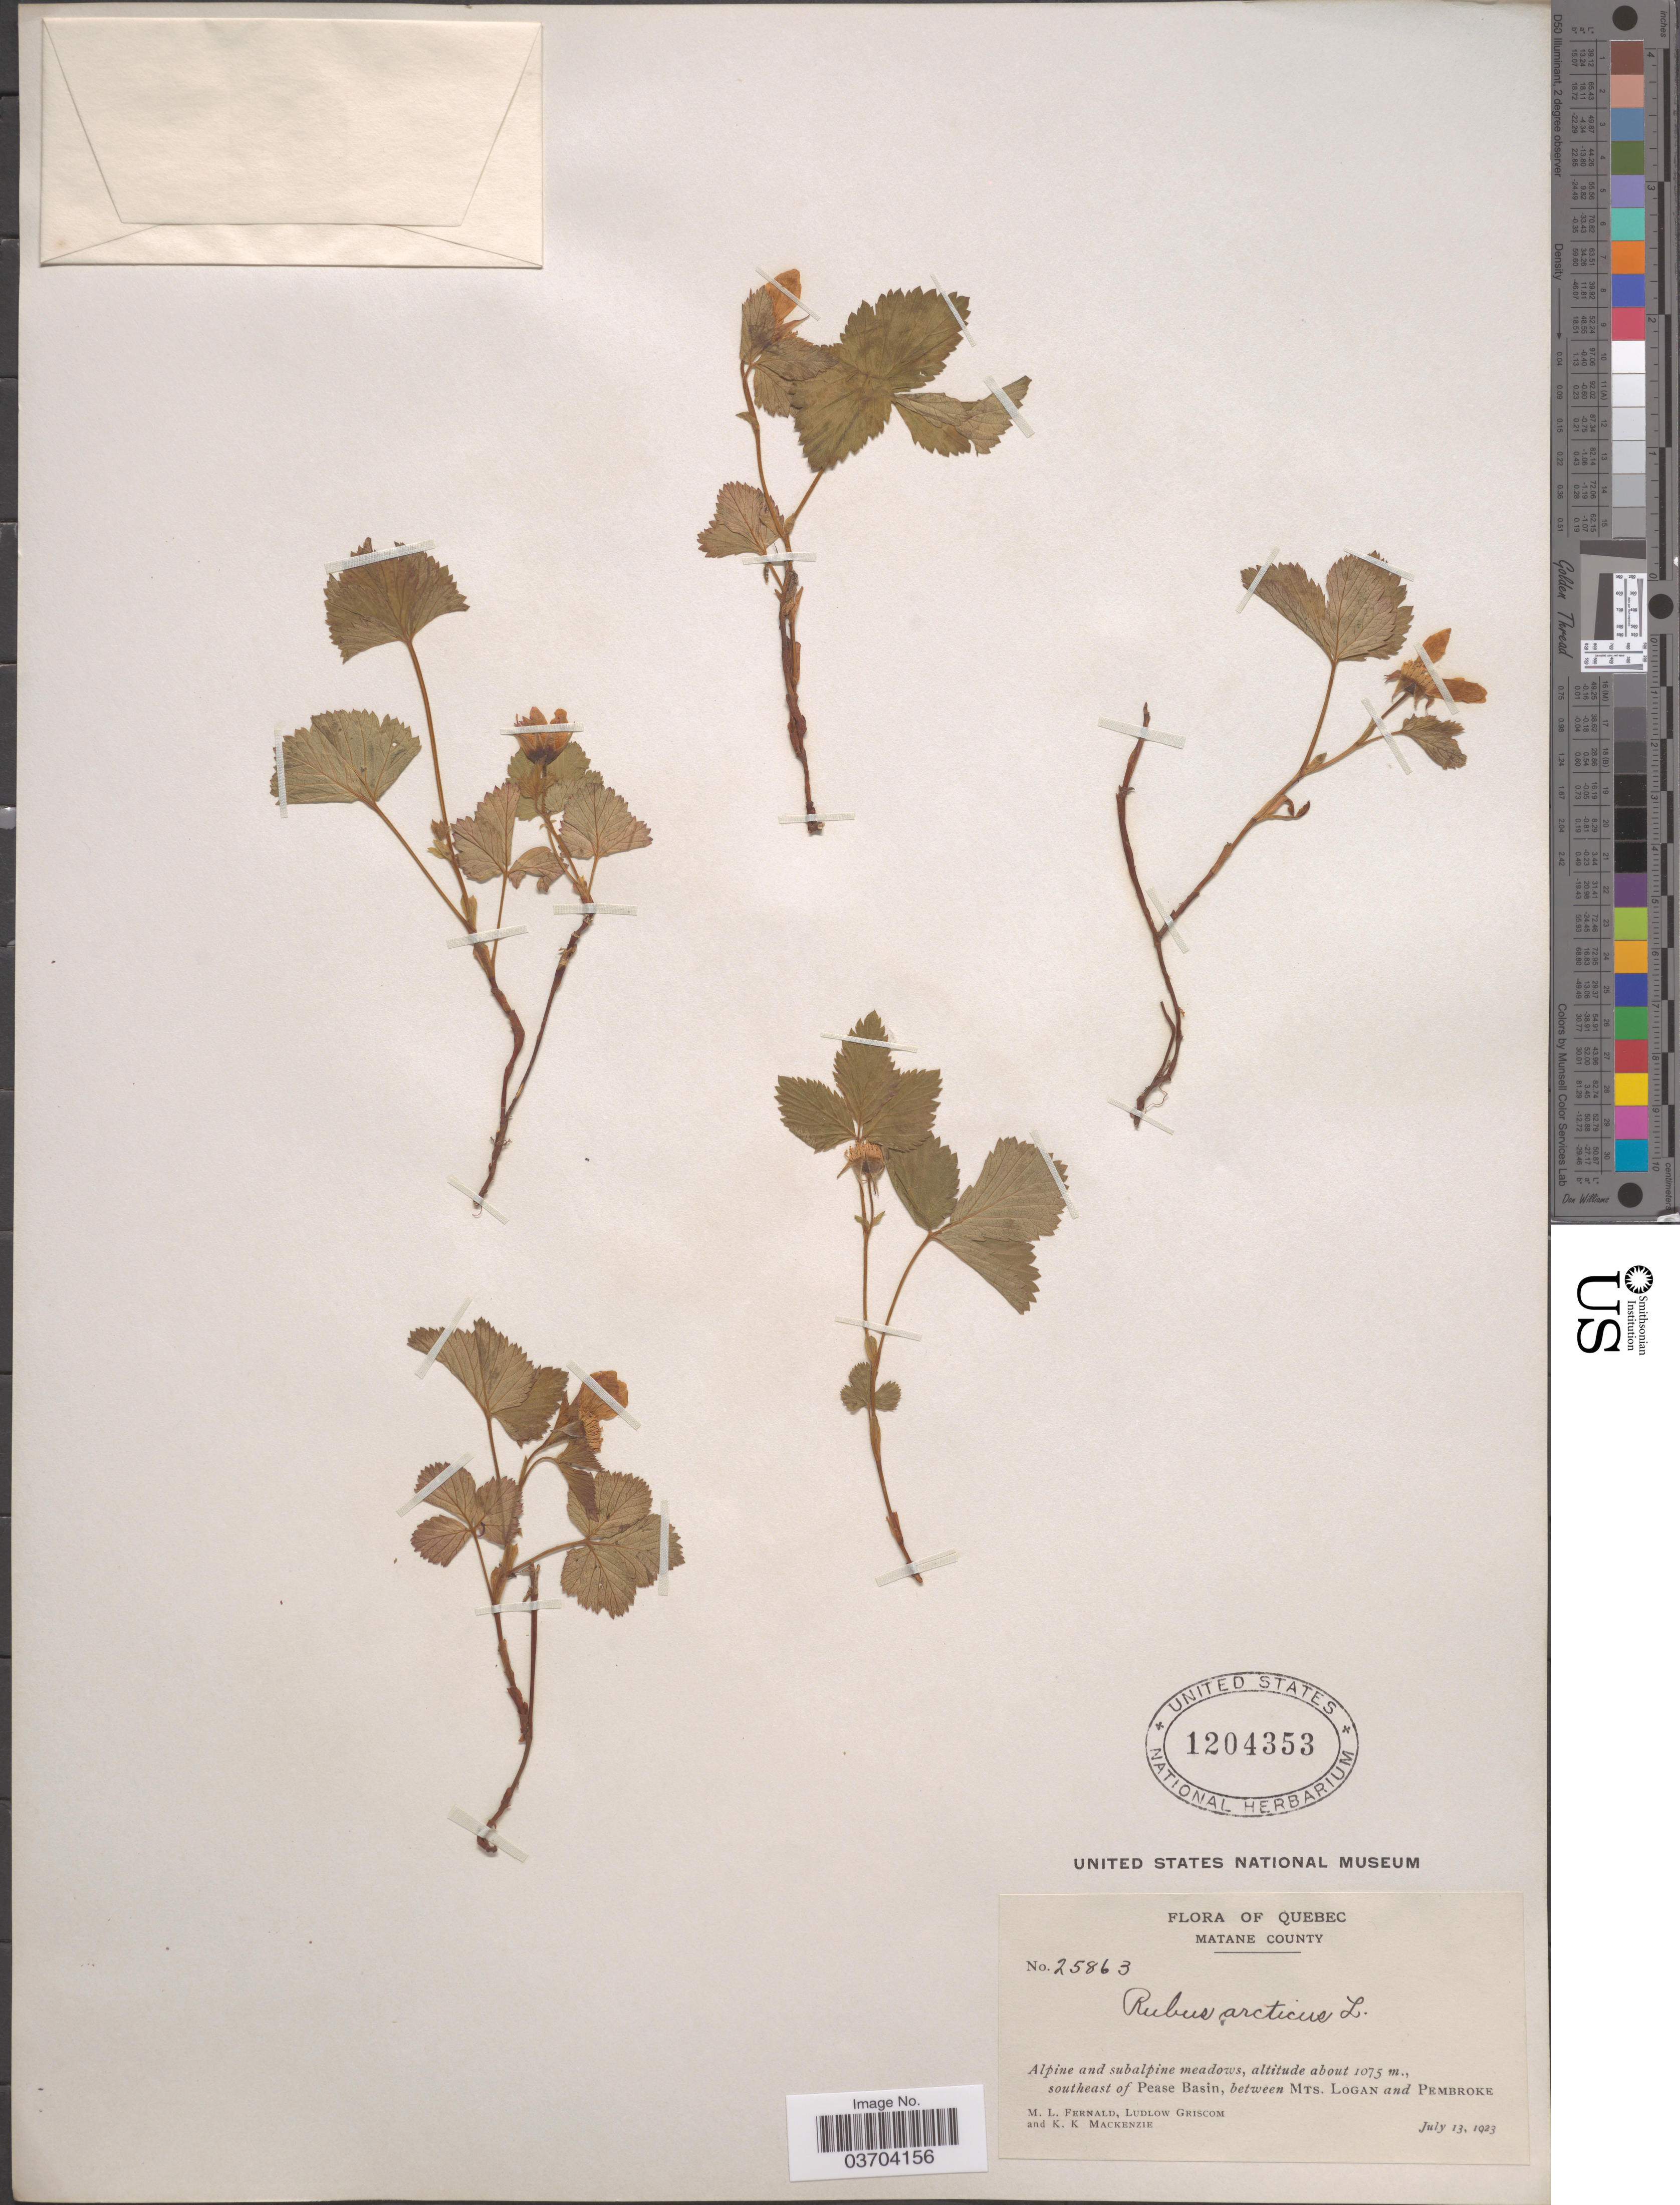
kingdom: Plantae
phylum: Tracheophyta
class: Magnoliopsida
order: Rosales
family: Rosaceae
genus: Rubus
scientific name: Rubus arcticus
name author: L.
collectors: M. L. Fernald, L. Griscom & K. K. Mackenzie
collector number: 25863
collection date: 1923-07-13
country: Canada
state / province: Quebec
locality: Matane County. Southeast of Pease Basin, between Mts. Logan and Pembroke.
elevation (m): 1075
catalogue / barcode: US 1204353